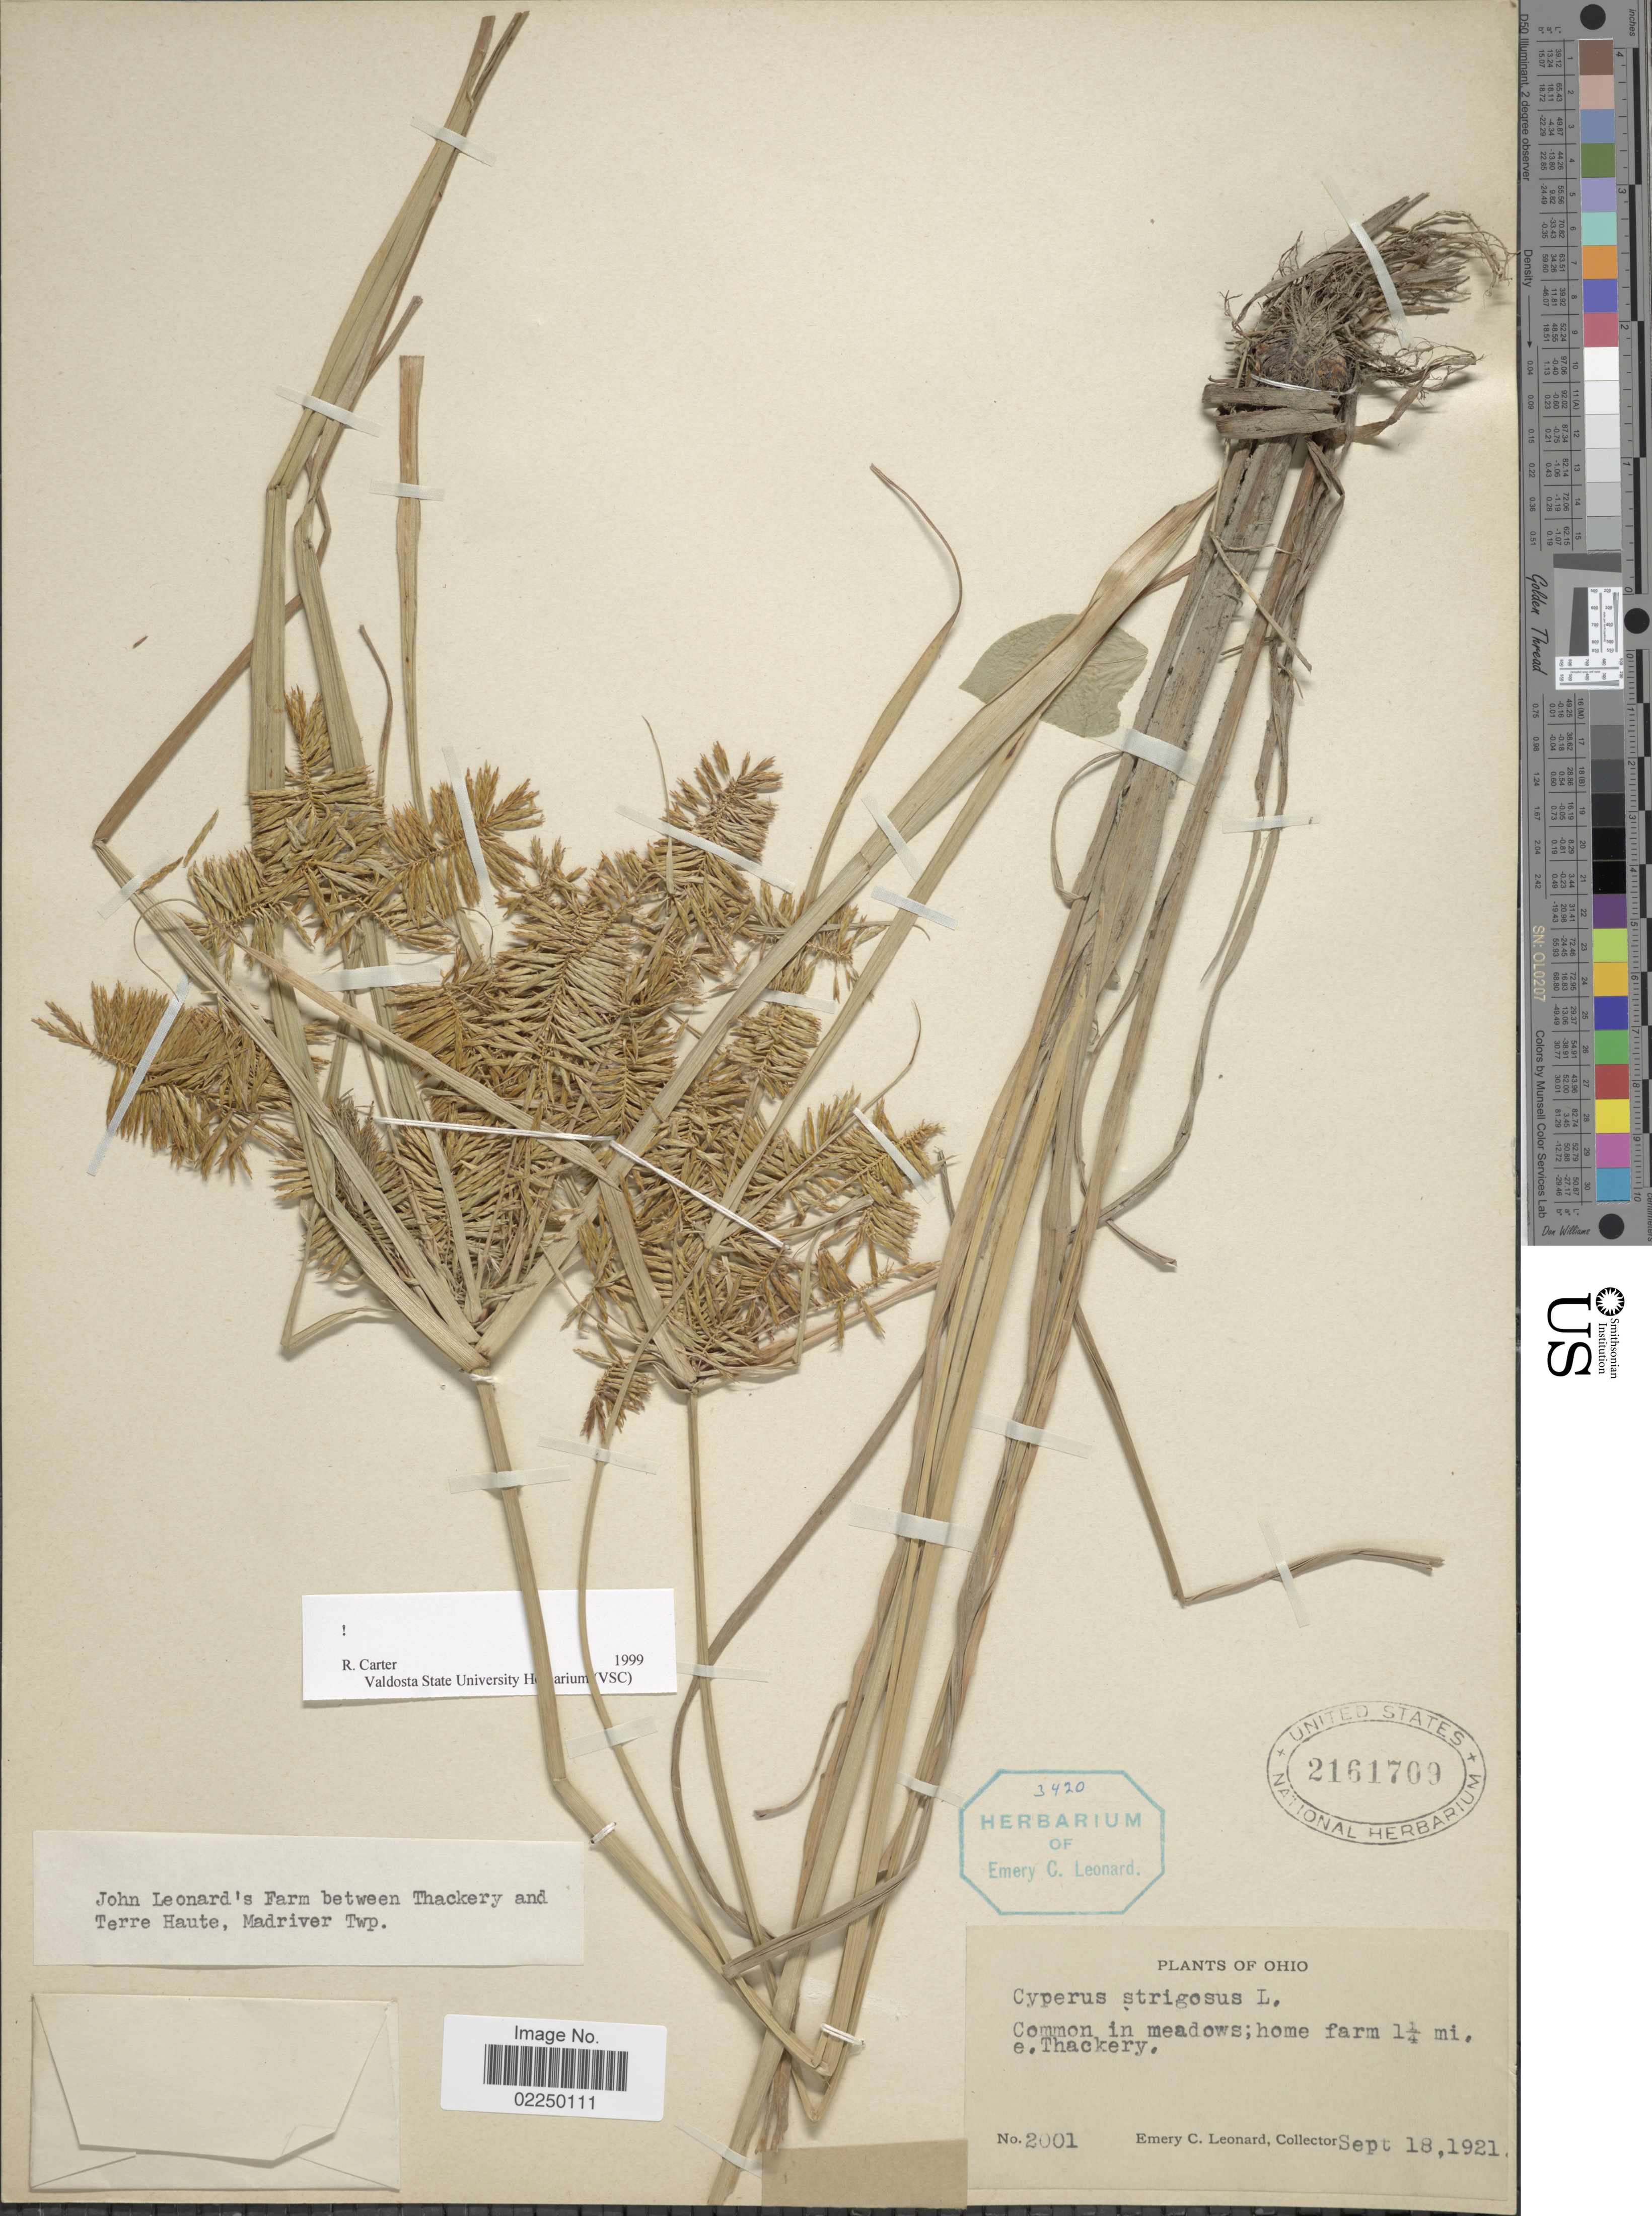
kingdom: Plantae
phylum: Tracheophyta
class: Liliopsida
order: Poales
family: Cyperaceae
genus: Cyperus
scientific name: Cyperus strigosus L.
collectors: E. C. Leonard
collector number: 2001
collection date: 1921-09-18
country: United States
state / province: Ohio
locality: In meadows; home farm 11/4 mi. e. Thackery, John Leanord's Farm between Thackery and Terre Haute, Madriver Twp. [unsure placement]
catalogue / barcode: US 2161709